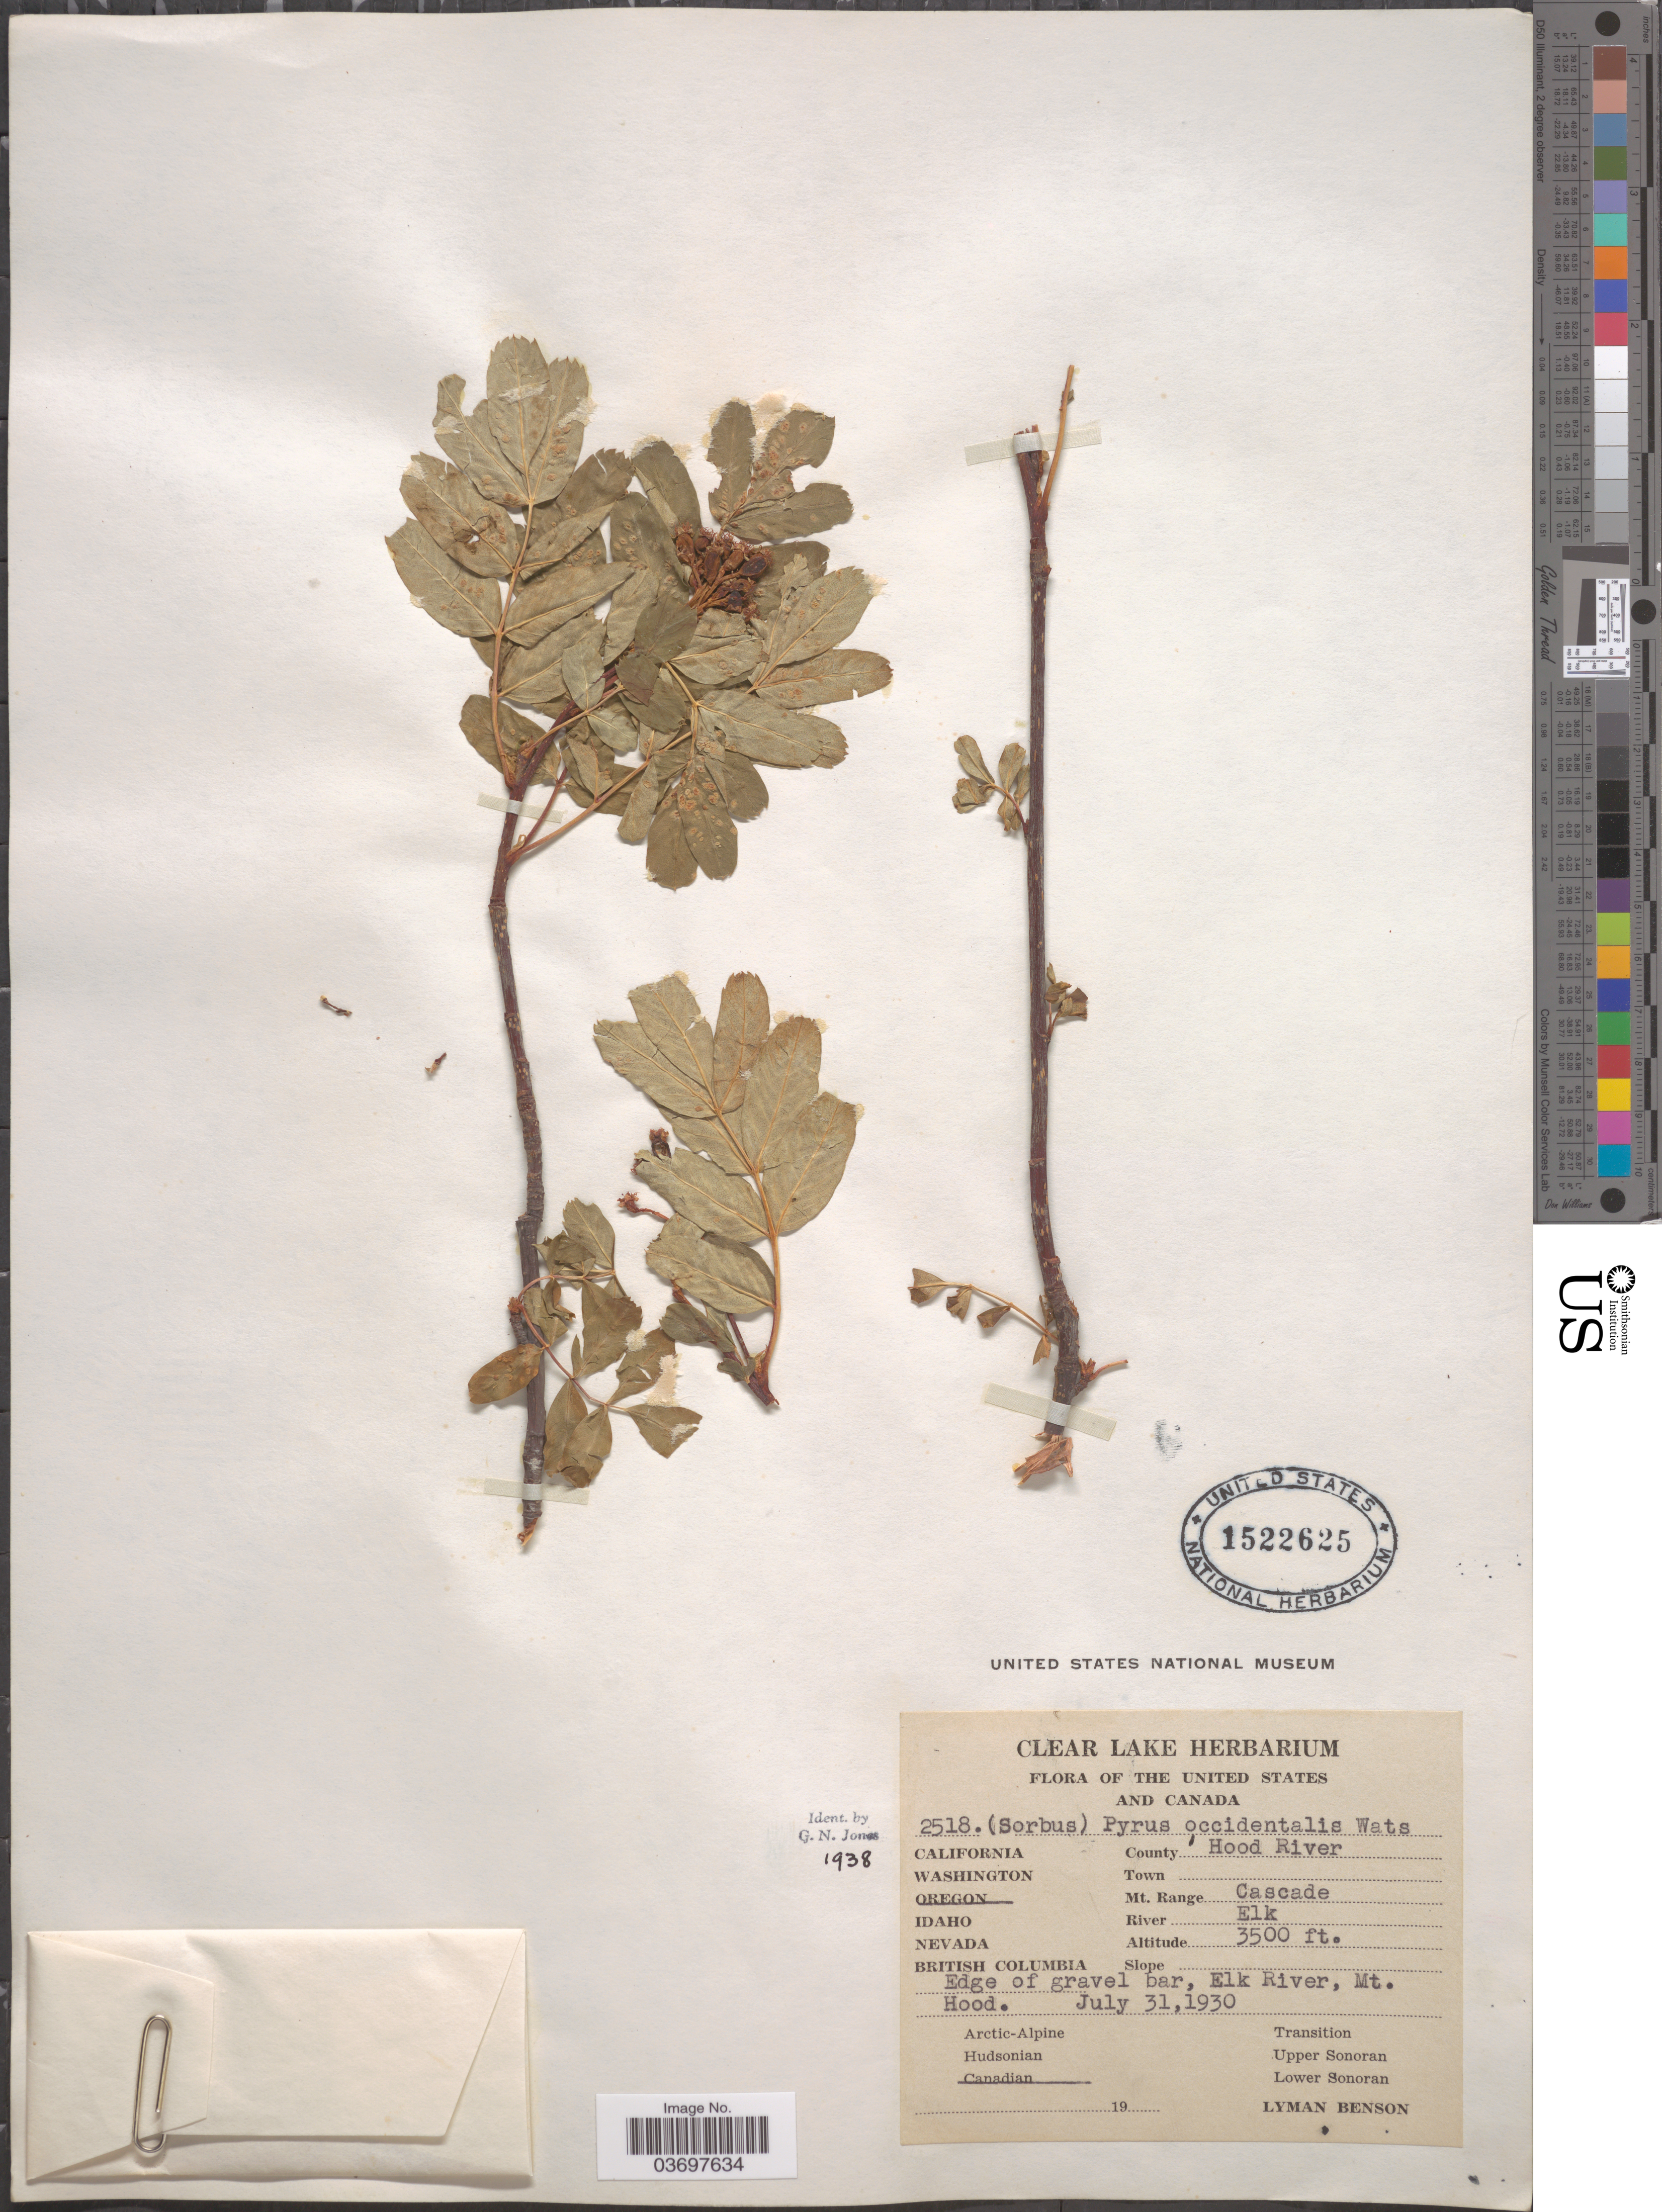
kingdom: Plantae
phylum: Tracheophyta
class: Magnoliopsida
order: Rosales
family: Rosaceae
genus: Sorbus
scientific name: Sorbus pumila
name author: Raf.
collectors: L. D. Benson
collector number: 2518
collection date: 1930-07-31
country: United States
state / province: Oregon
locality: County Hood River. Mt. Range Cascade. River Elk. Edge of gravel bar, Elk River, Mt. Hood. Canadian.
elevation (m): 1067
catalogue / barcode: US 1522625